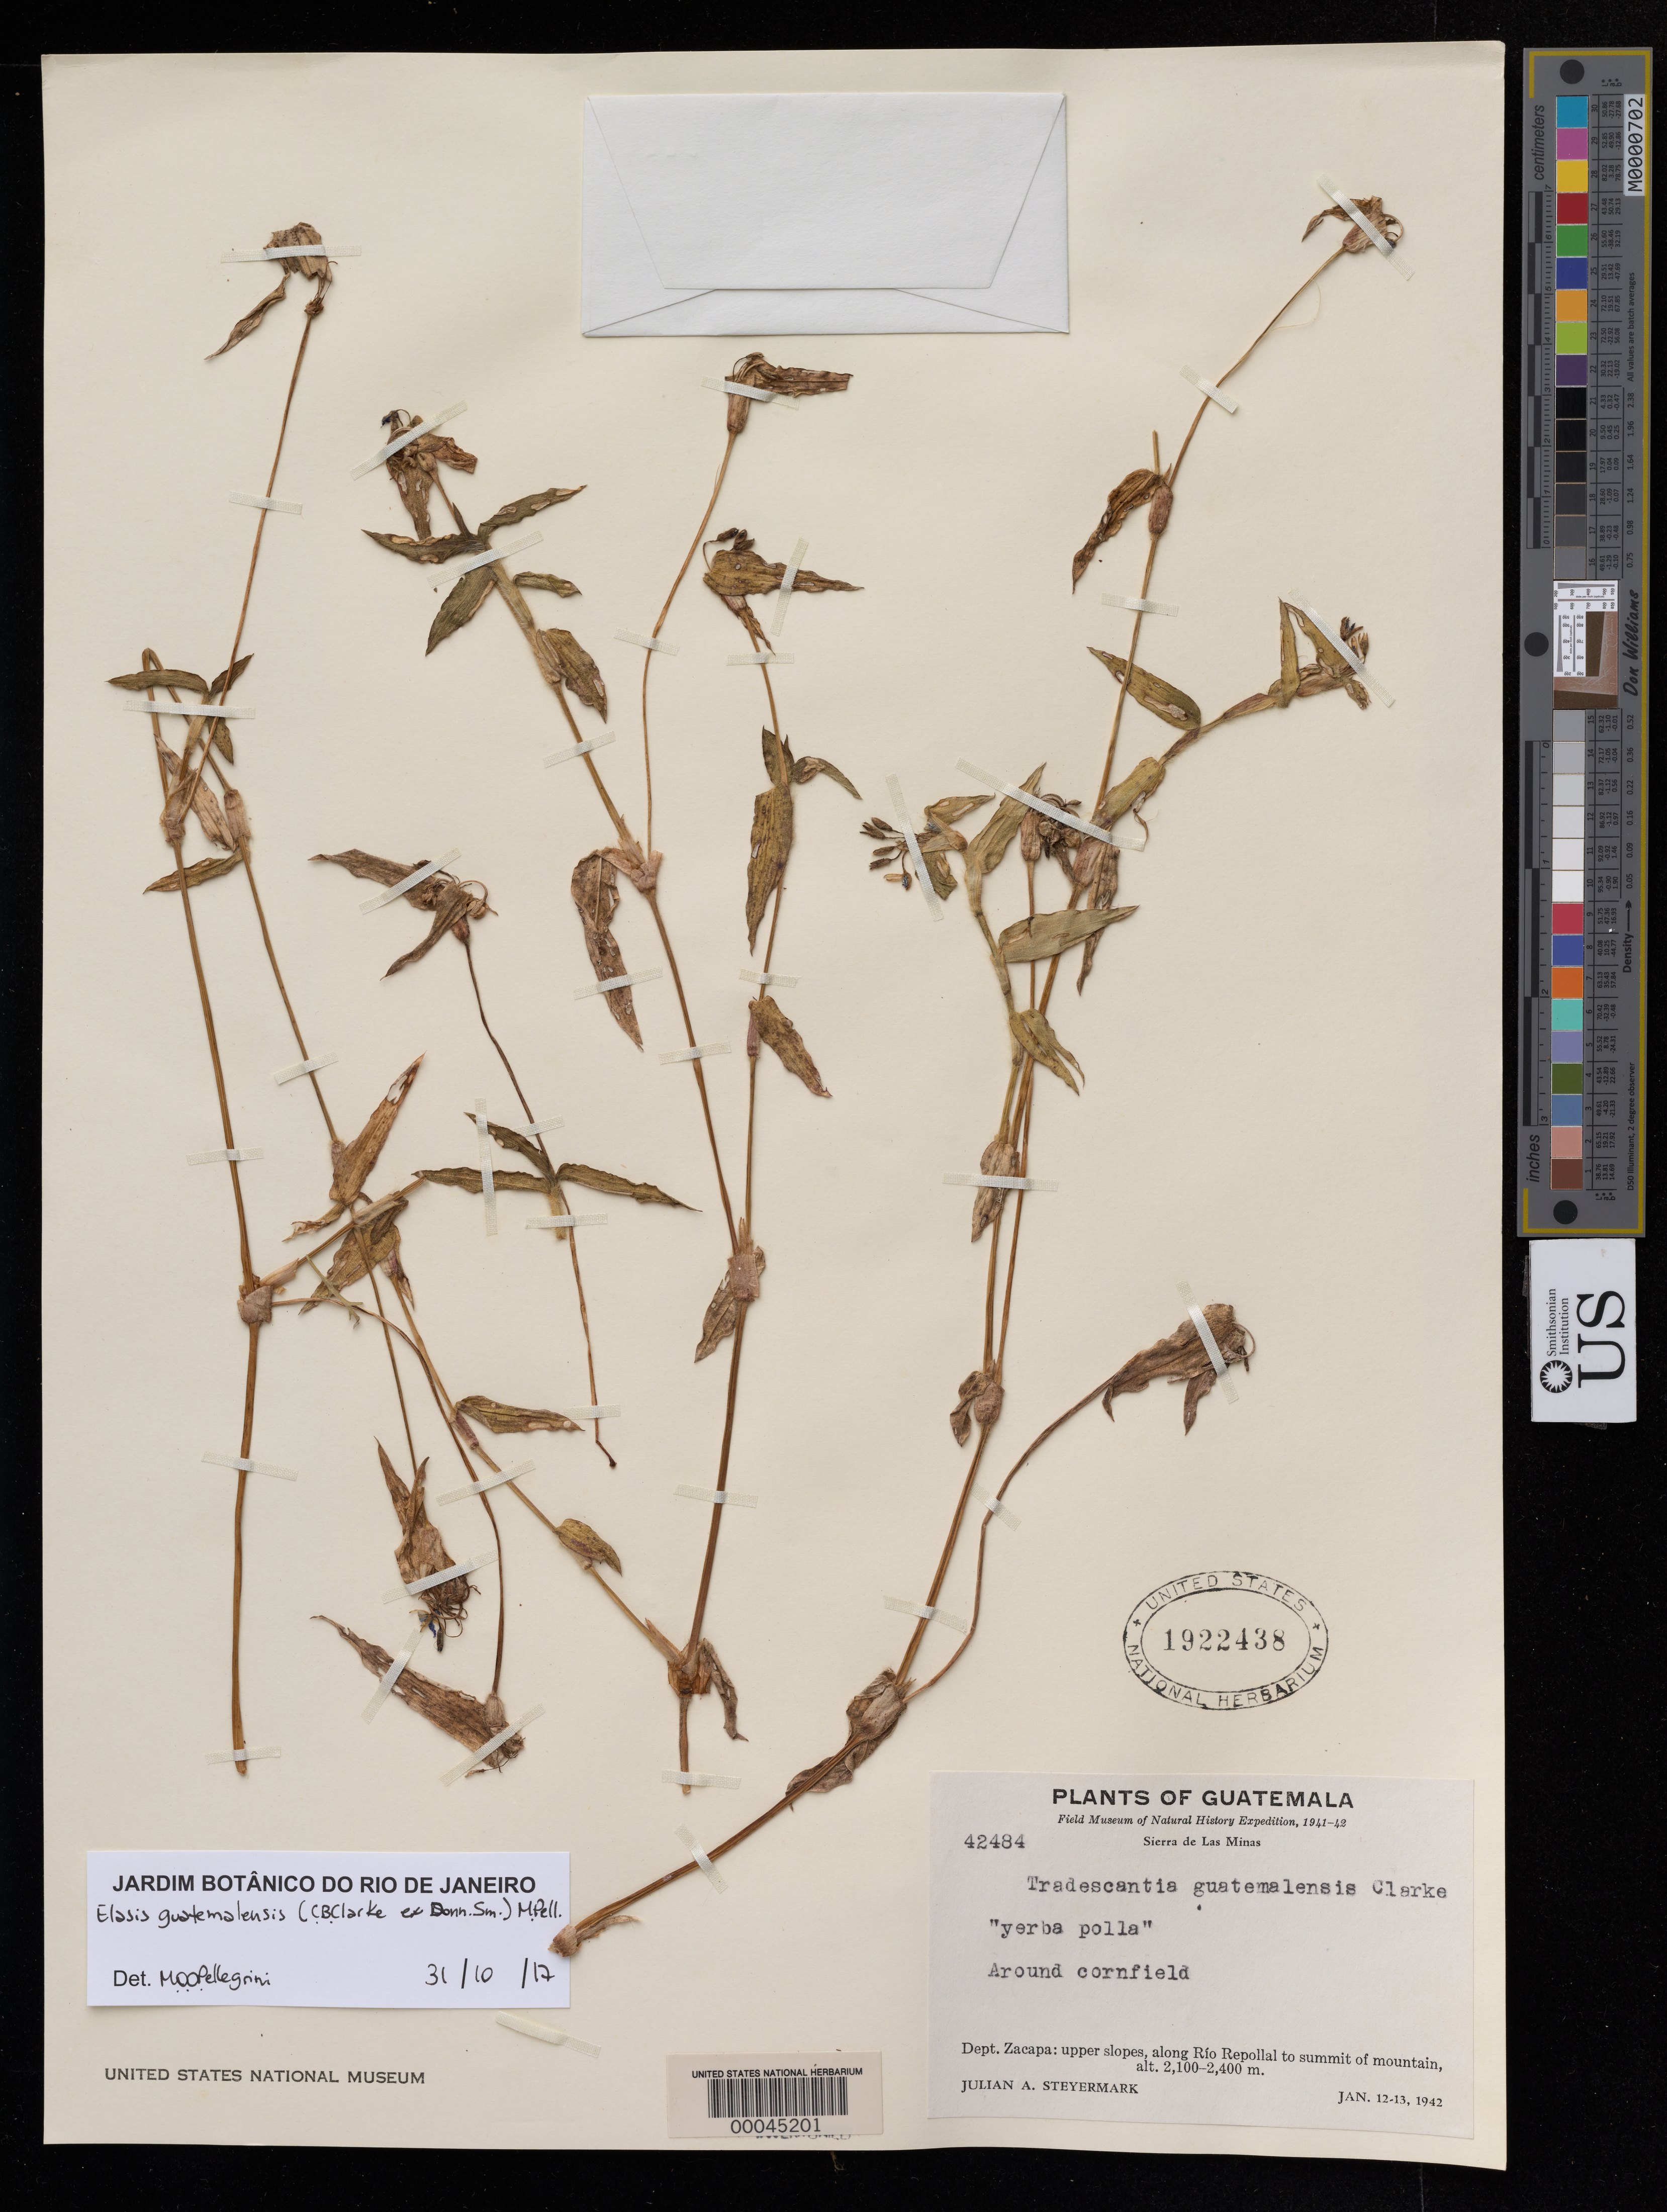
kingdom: Plantae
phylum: Tracheophyta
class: Liliopsida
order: Commelinales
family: Commelinaceae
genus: Elasis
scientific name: Elasis guatemalensis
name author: (C.B. Clarke ex Donn. Sm.) M. Pell.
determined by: Pellegrini, M. O. de Oliveira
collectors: J. Steyermark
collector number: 42484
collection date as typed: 12 Jan 1942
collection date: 1942-01-12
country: Guatemala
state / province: Zacapa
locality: Rio Repollal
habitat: Riverbank slopes, near cornfield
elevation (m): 2100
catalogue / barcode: US 1922438